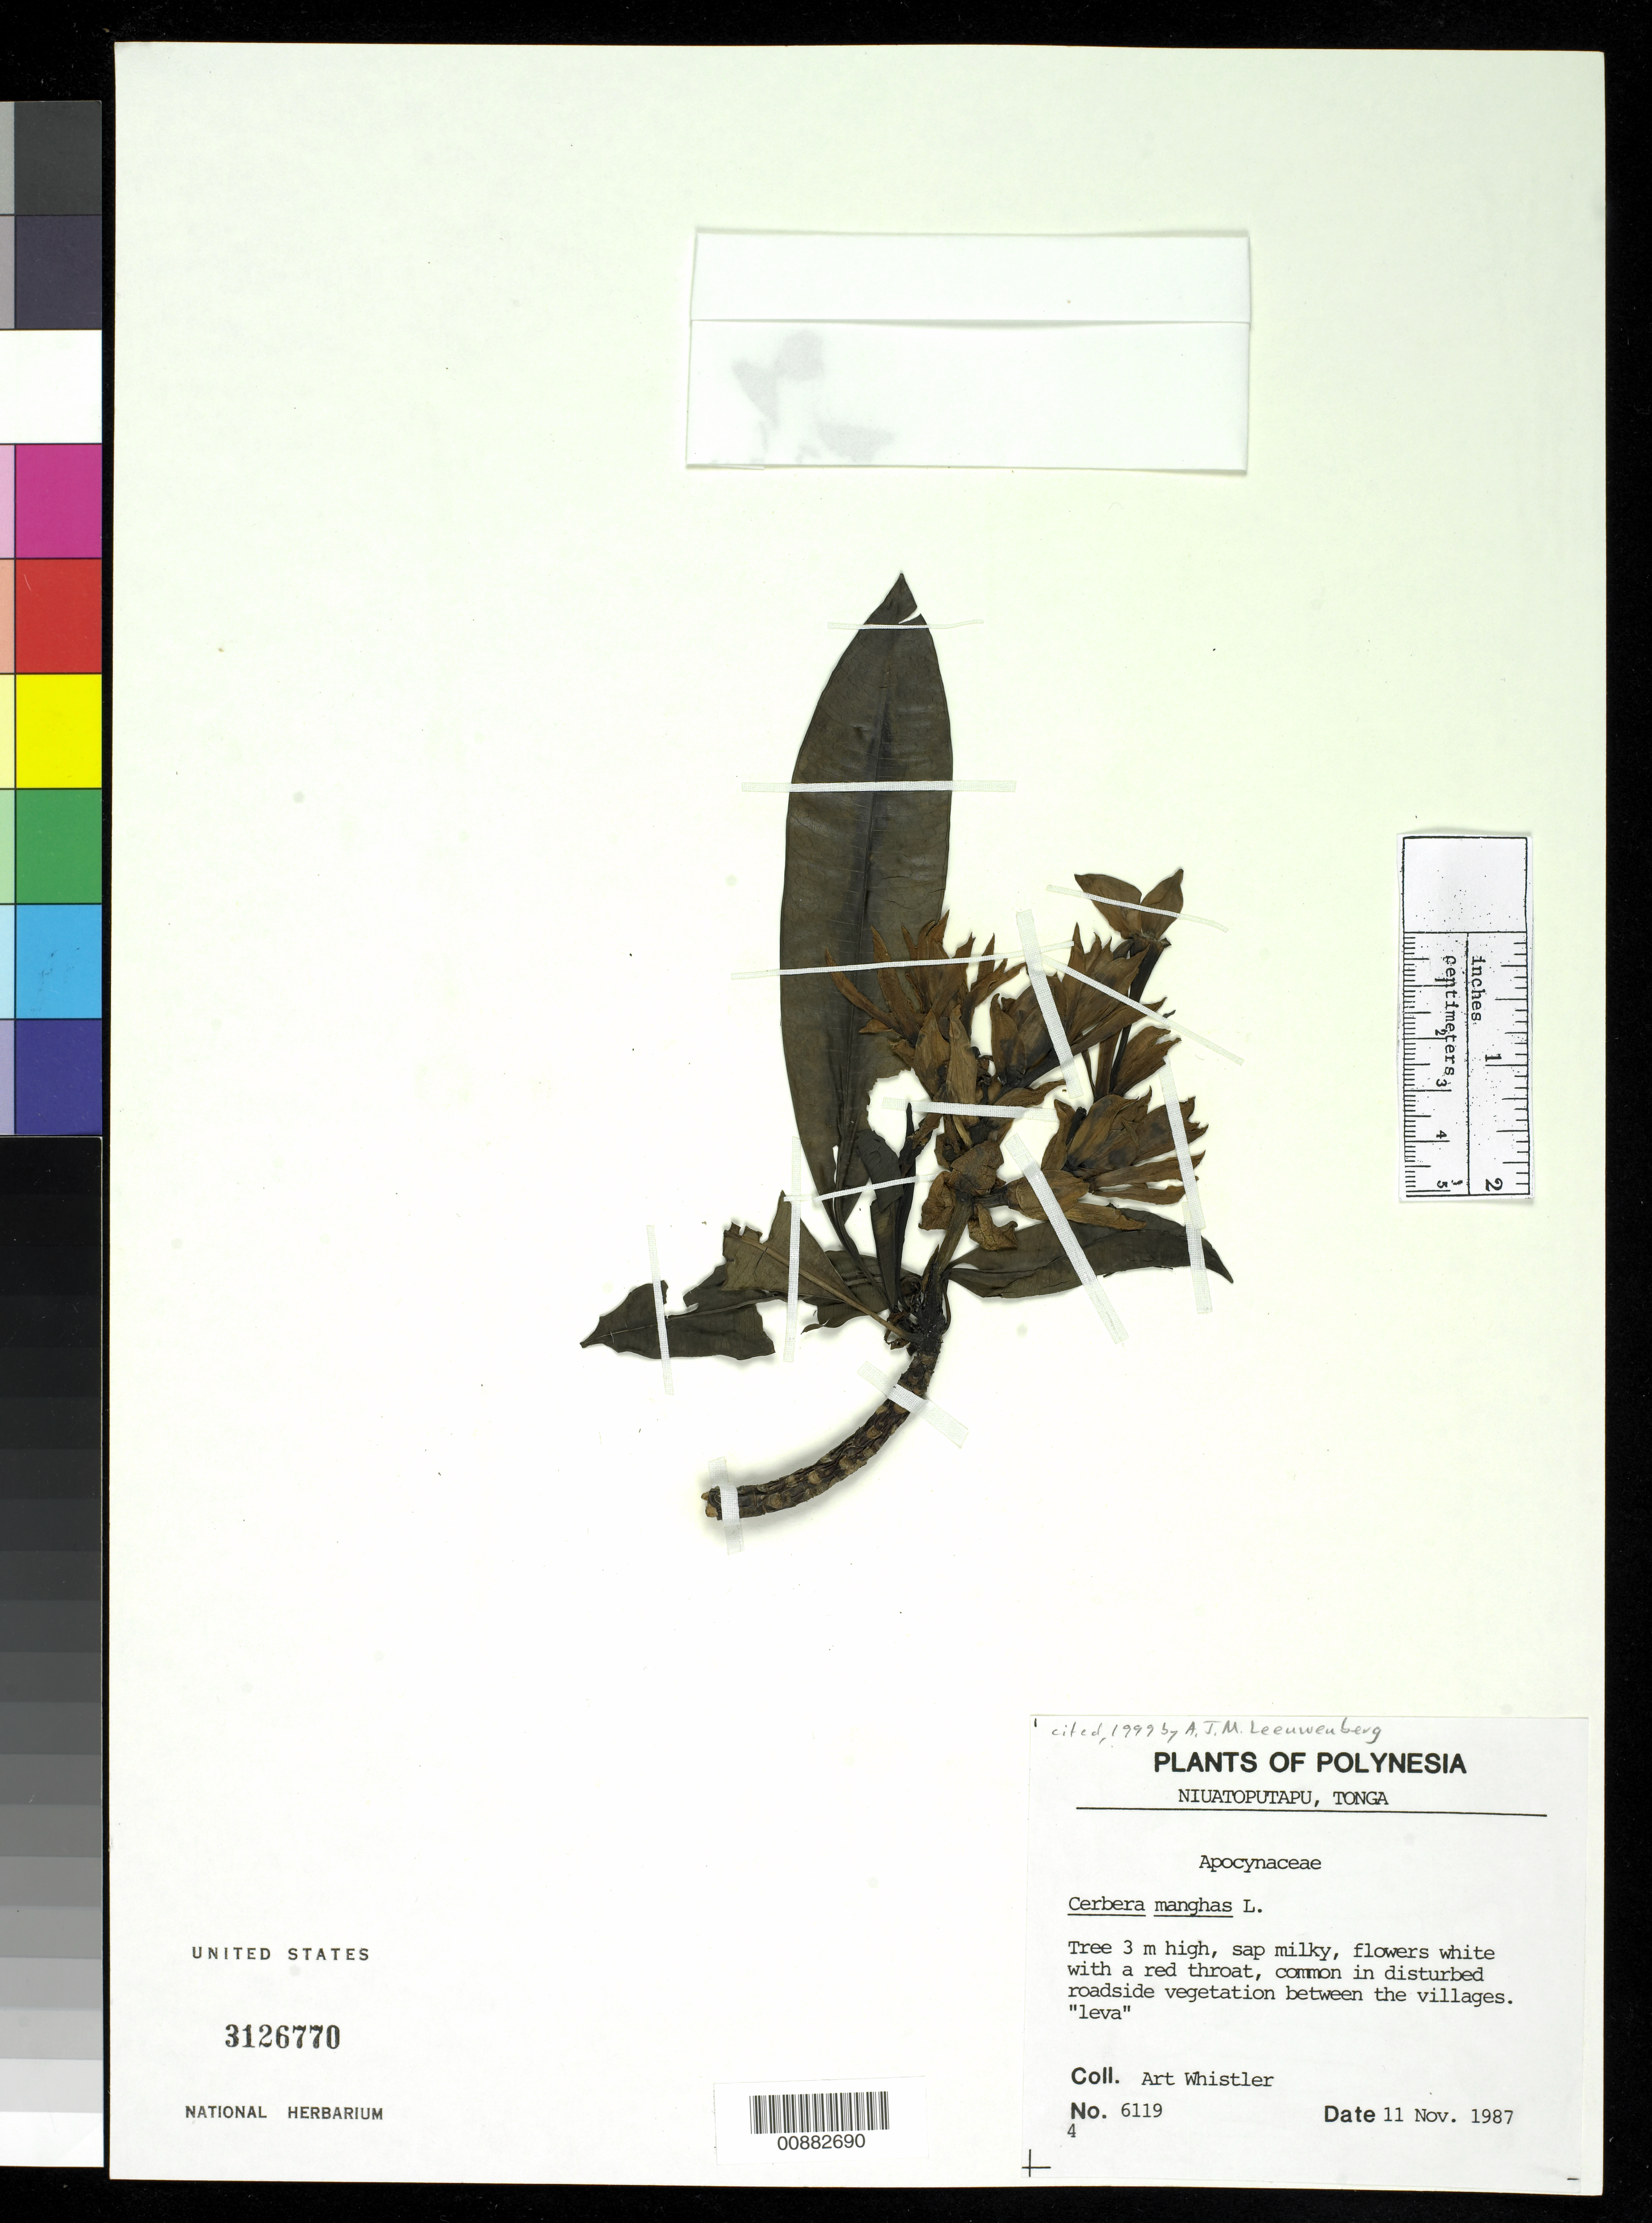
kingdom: Plantae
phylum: Tracheophyta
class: Magnoliopsida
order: Gentianales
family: Apocynaceae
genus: Cerbera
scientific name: Cerbera manghas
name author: L.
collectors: A. Whistler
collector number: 6119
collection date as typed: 11 Nov 1987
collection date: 1987-11-11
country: Tonga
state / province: Tonga Outliers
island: Niuatoputapu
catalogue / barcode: US 3126770